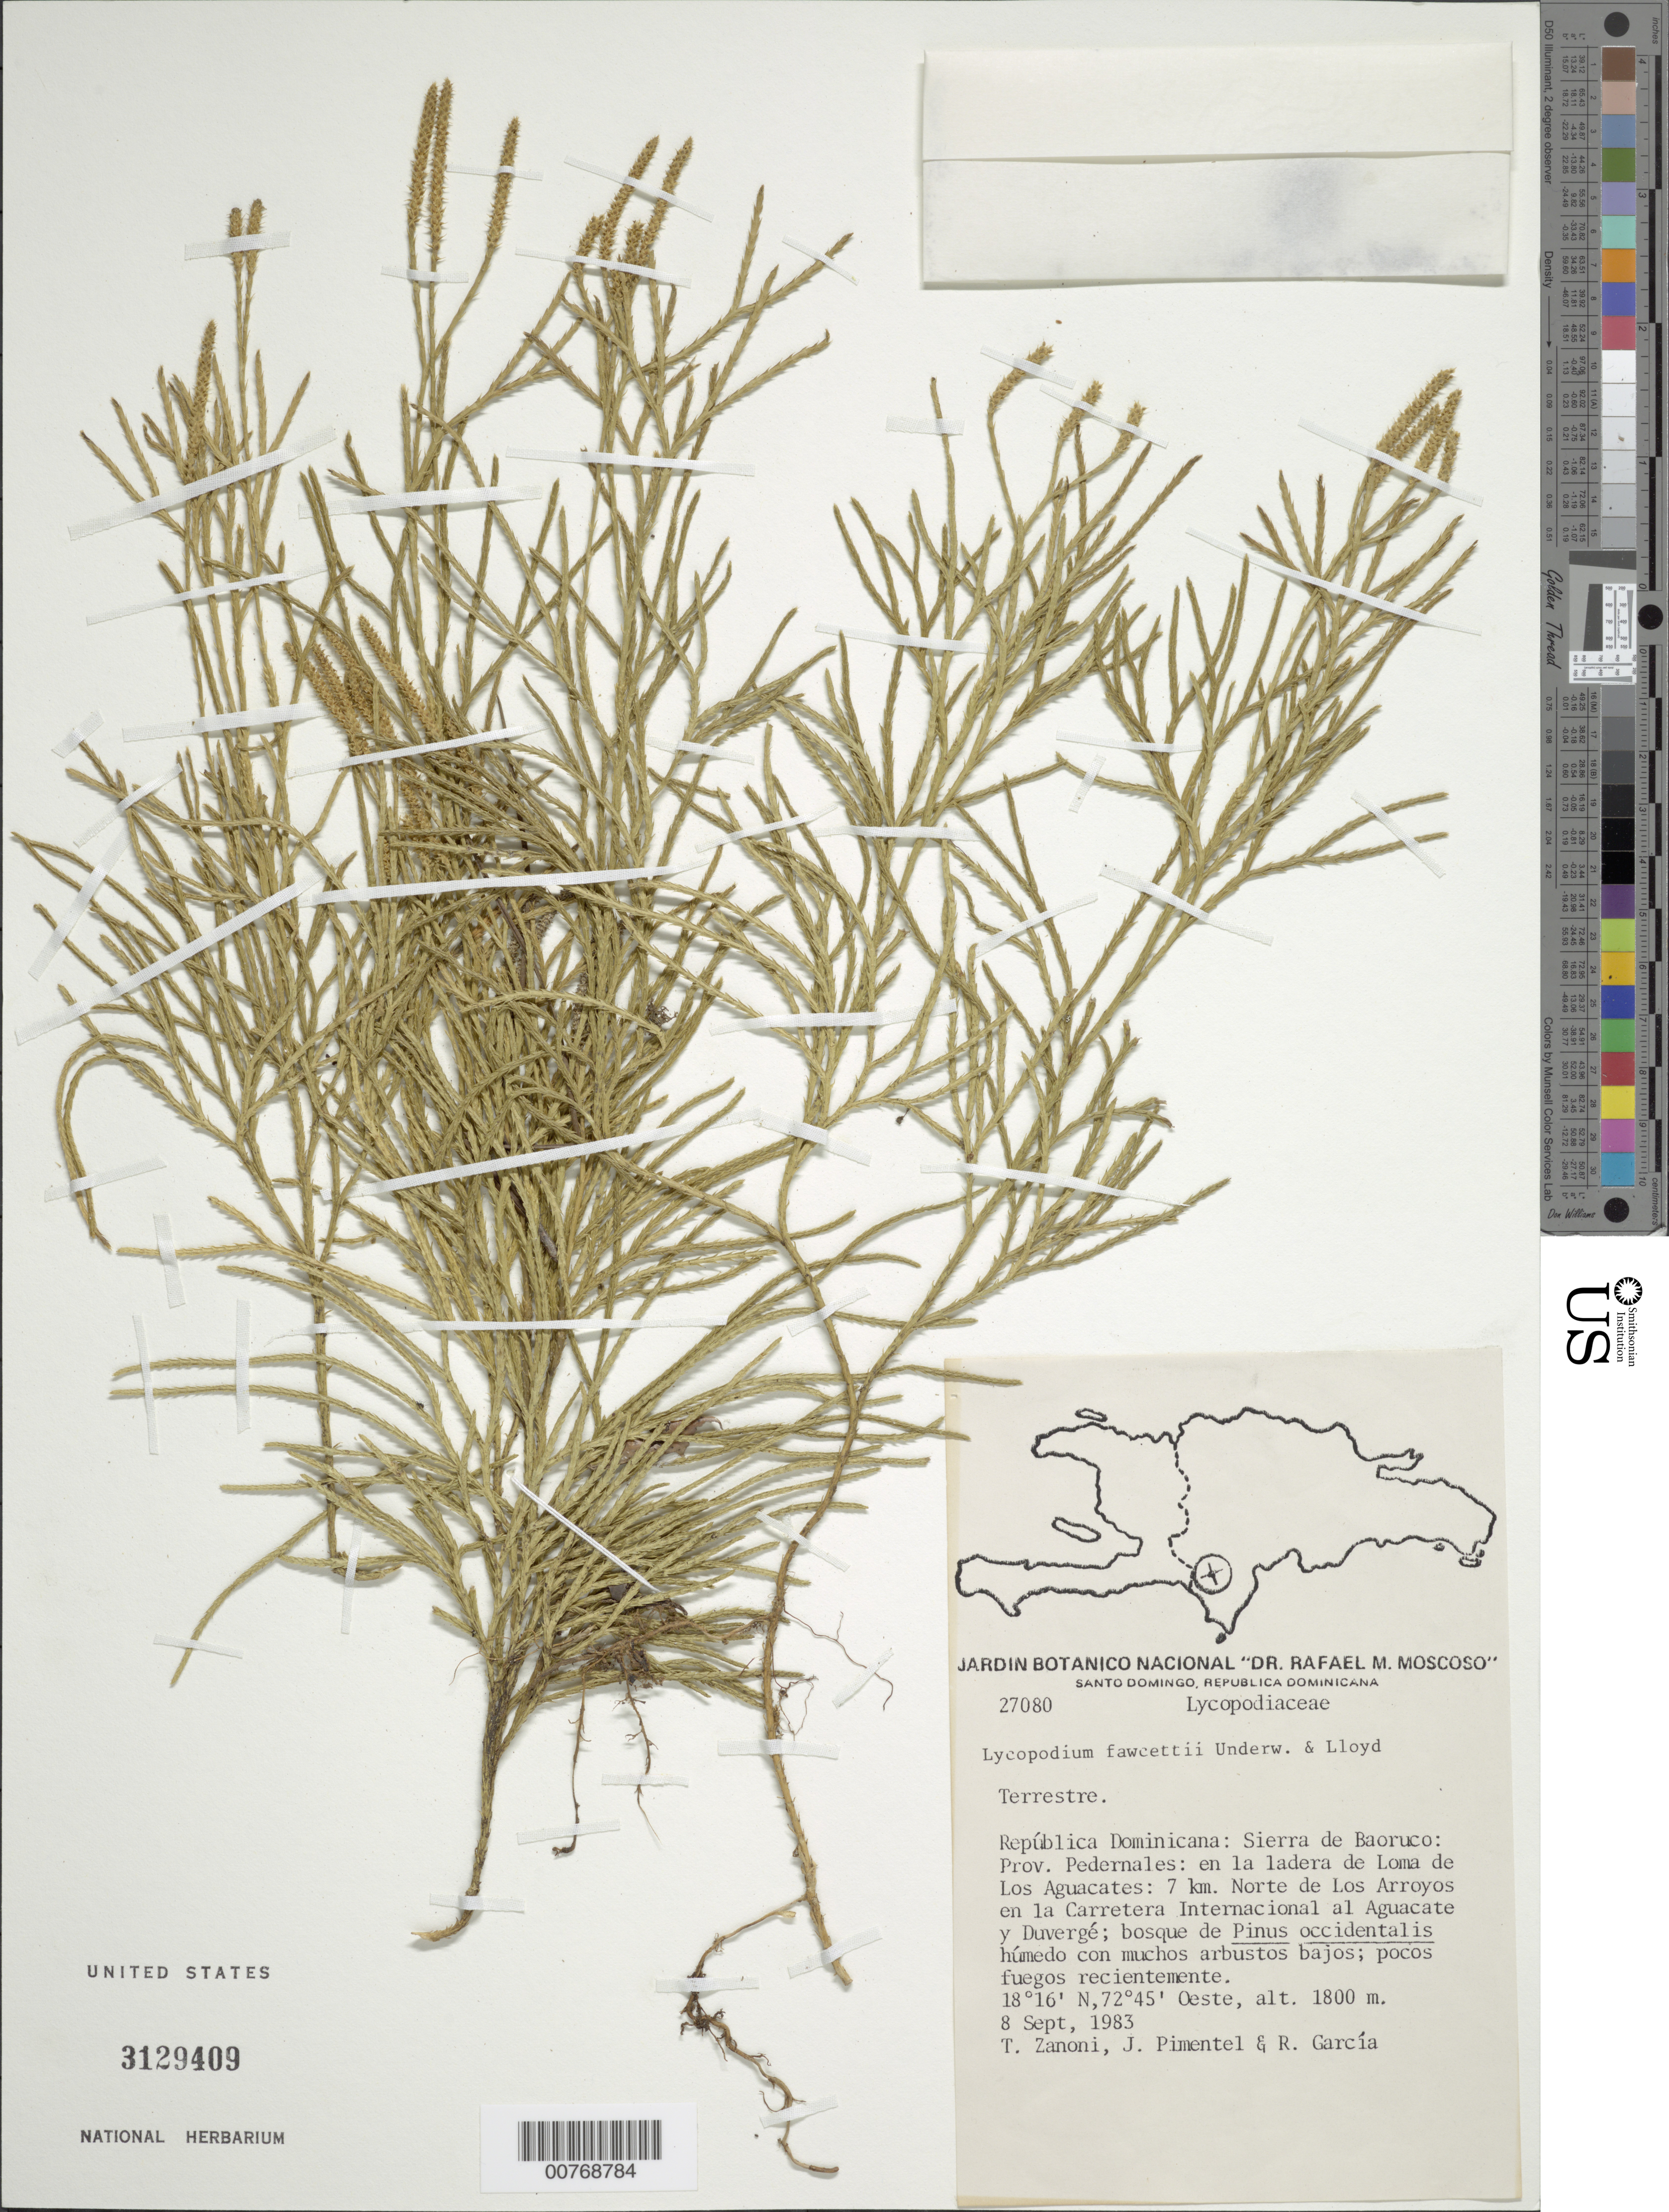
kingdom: Plantae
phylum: Tracheophyta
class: Lycopodiopsida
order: Lycopodiales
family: Lycopodiaceae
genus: Diphasiastrum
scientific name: Diphasiastrum thyoides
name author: (Humb. & Bonpl. ex Willd.) Holub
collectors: T. A. Zanoni, J. Pimentel & R. G. García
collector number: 27080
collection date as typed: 08 Sep 1983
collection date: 1983-09-08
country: Dominican Republic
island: Hispaniola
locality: Sierra de Baoruco, Provincia Pedernales, en la ladera de Loma de los Aguacates, 7 km N de Los Arroyos en la Carretera Internacional al Aguacate y Duvergé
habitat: Bosque de Pinus occidentalis humedo con muchos arbustos bajos, pocos fuegos recientemente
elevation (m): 1800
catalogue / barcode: US 3129409